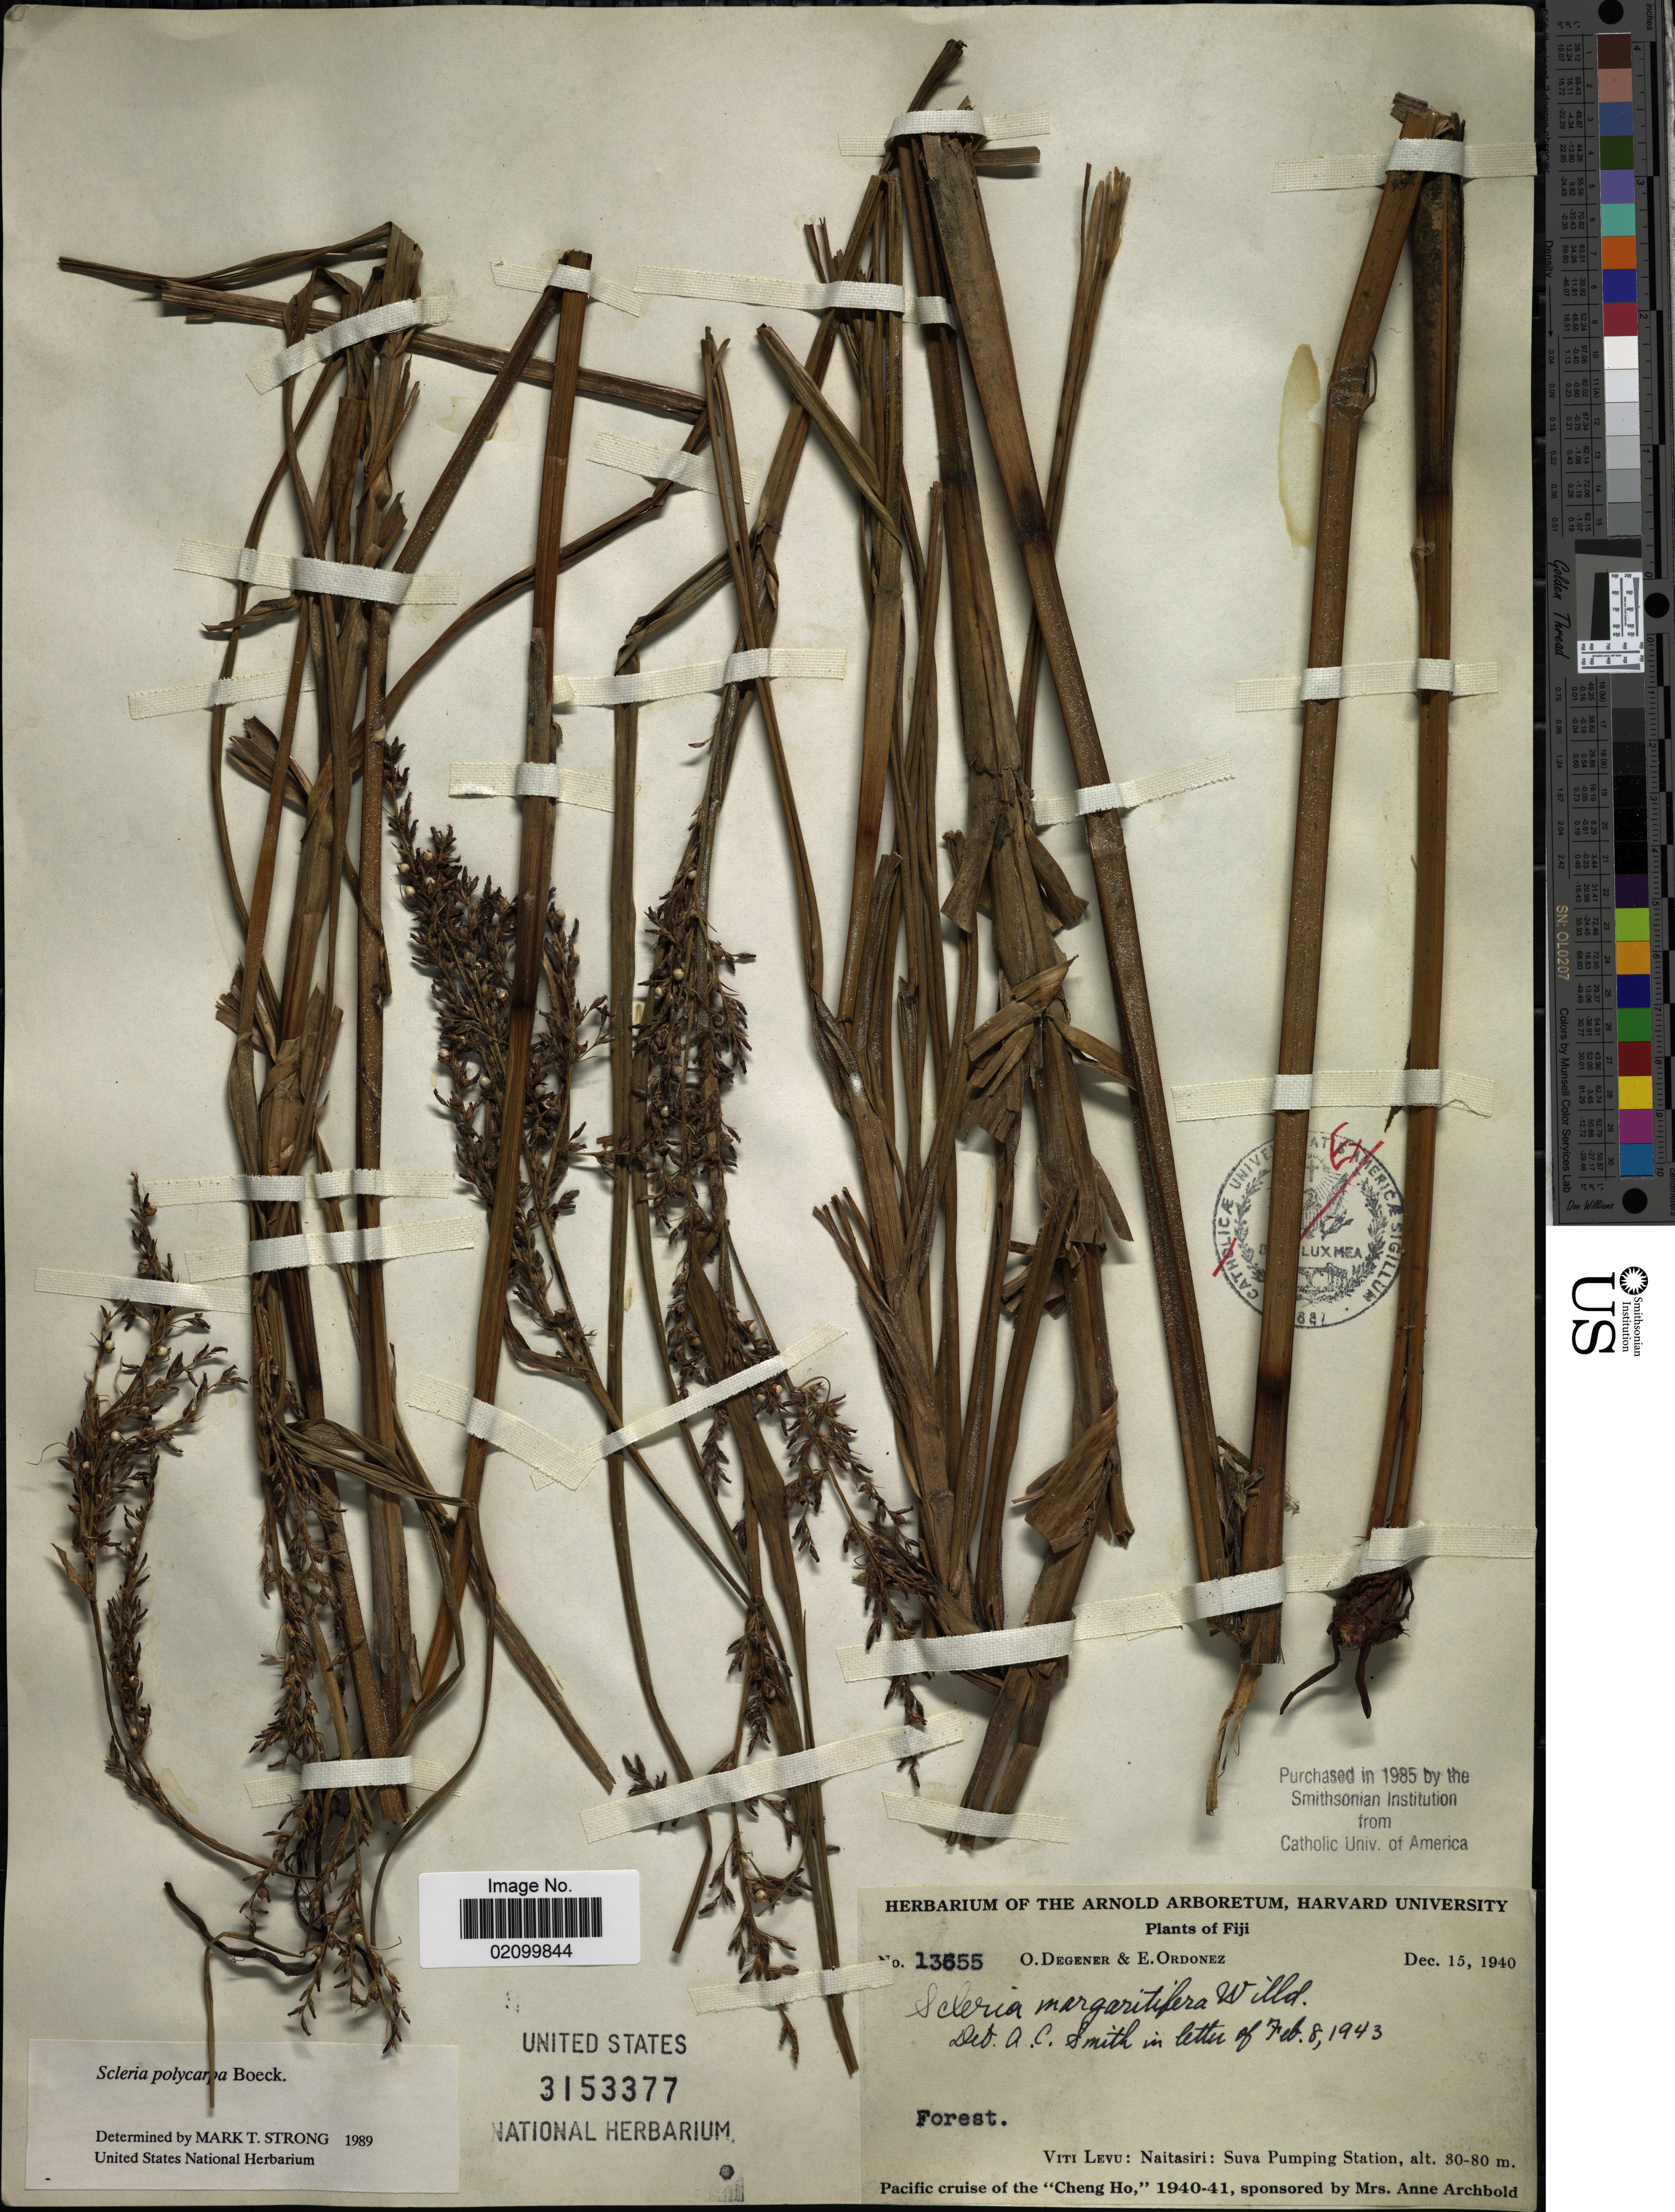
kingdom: Plantae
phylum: Tracheophyta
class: Liliopsida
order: Poales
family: Cyperaceae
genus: Scleria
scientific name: Scleria polycarpa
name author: Boeckeler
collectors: O. Degener & E. Ordonez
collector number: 13655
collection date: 1940-12-15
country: Fiji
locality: Viti Levu: Naitasiri: Suva Pumping Station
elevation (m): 30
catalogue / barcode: US 3153377